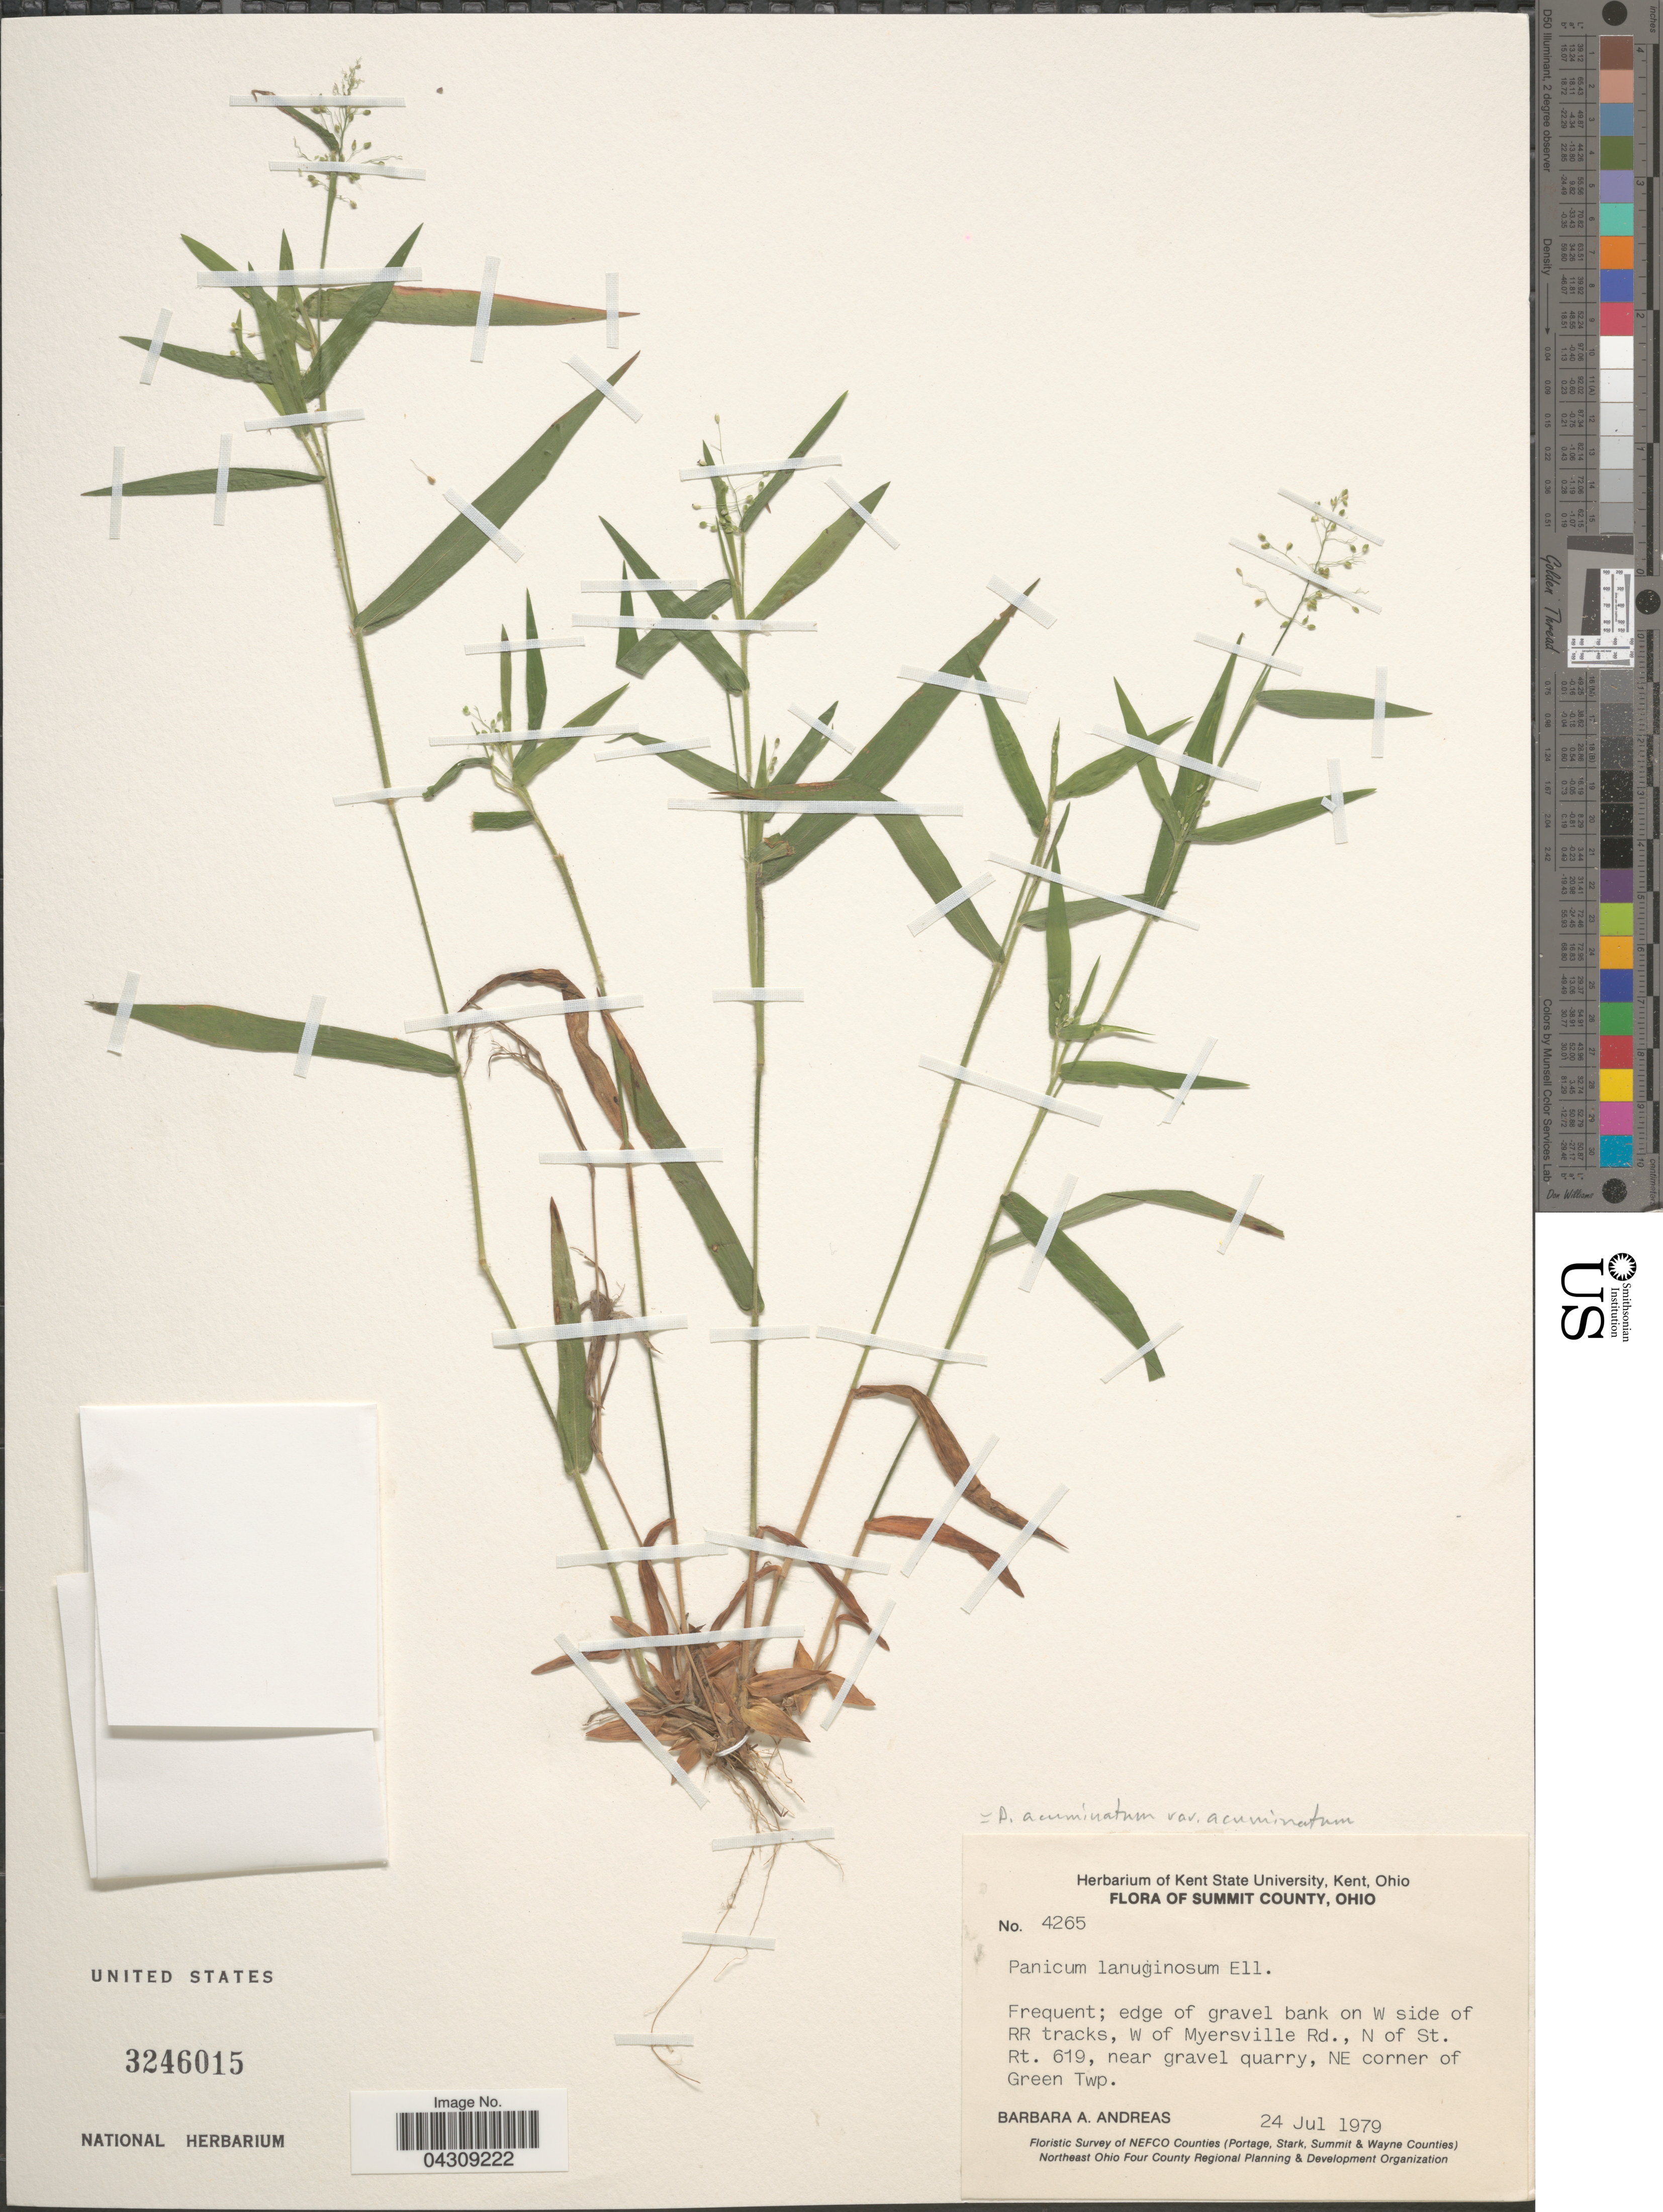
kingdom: Plantae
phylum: Tracheophyta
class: Liliopsida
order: Poales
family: Poaceae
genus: Dichanthelium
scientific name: Dichanthelium acuminatum var. acuminatum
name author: (Sw.) Gould & C.A. Clark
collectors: B. A. Andreas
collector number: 4265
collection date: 1979-07-24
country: United States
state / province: Ohio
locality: Summit County. Edge of gravel bank on W side of RR tracks, W of Myersville Rd., N of St. Rt. 619, near gravel quarry, NE corner of Green Twp.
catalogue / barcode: US 3246015